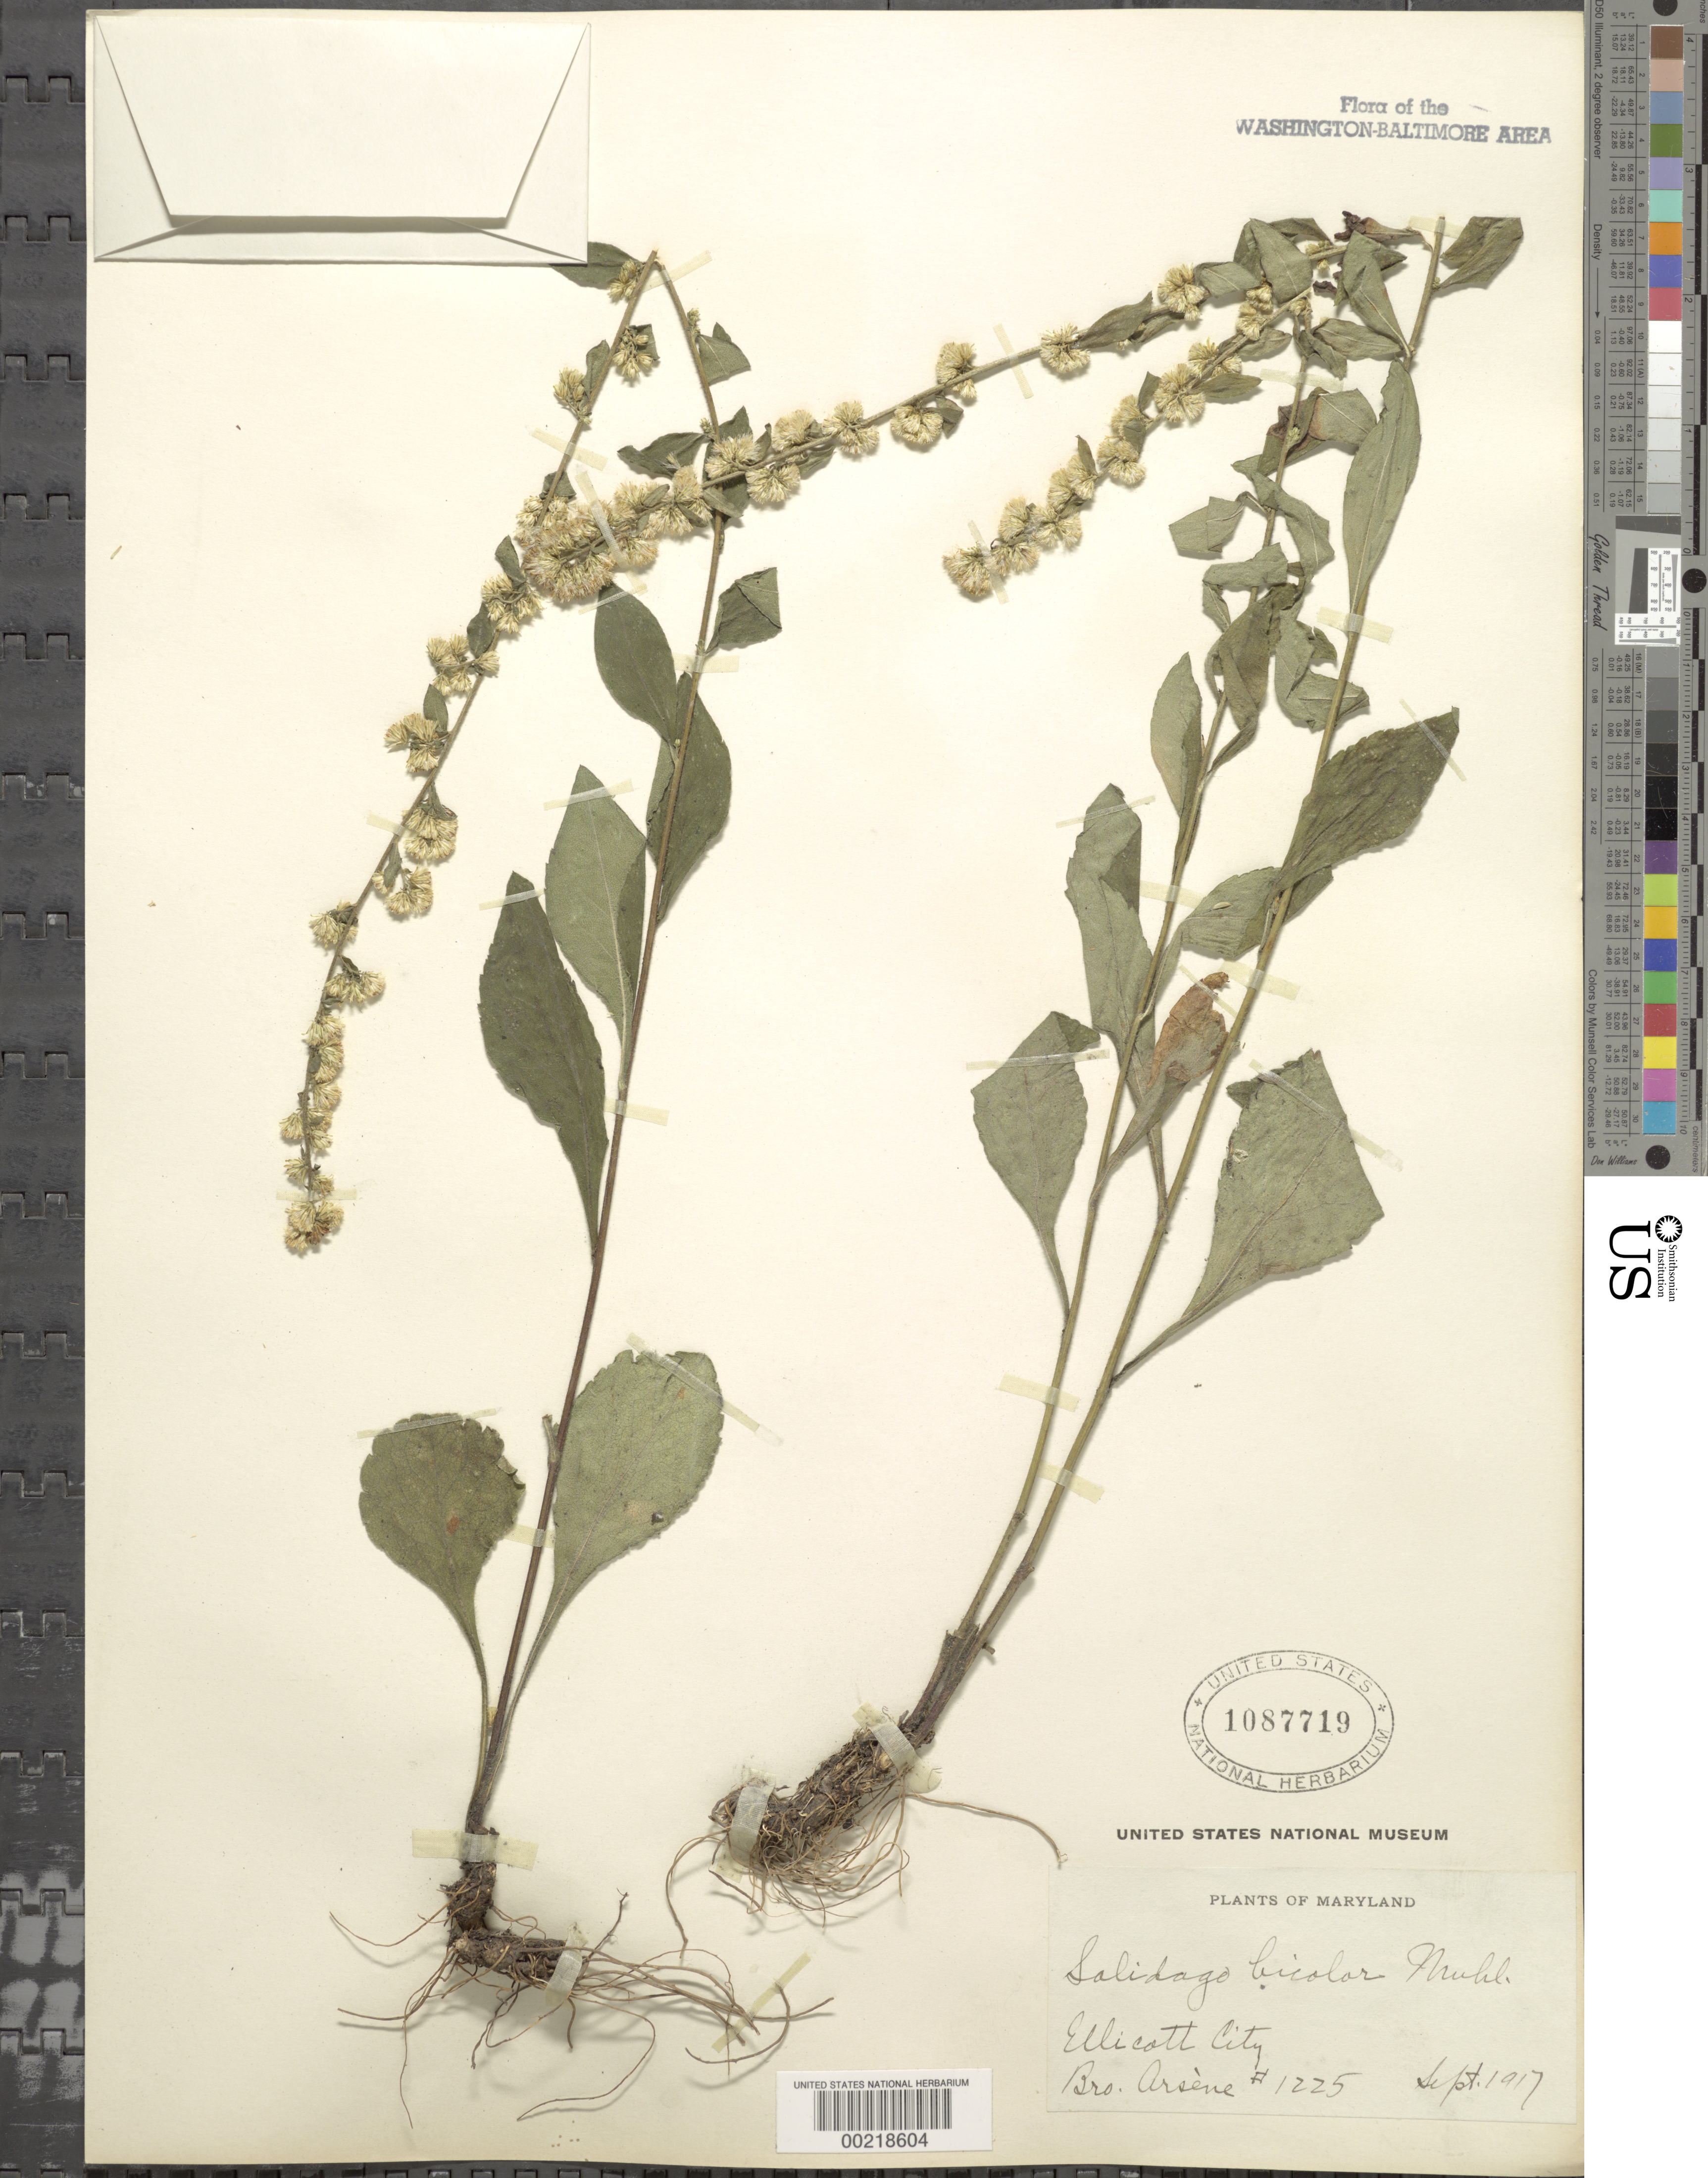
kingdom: Plantae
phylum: Tracheophyta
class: Magnoliopsida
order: Asterales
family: Asteraceae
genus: Solidago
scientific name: Solidago bicolor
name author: L.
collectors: Bro. G. Arsène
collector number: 1225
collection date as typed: Sep 1917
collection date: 1917-09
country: United States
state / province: Maryland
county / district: Howard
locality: Ellicott City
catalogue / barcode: US 1087719